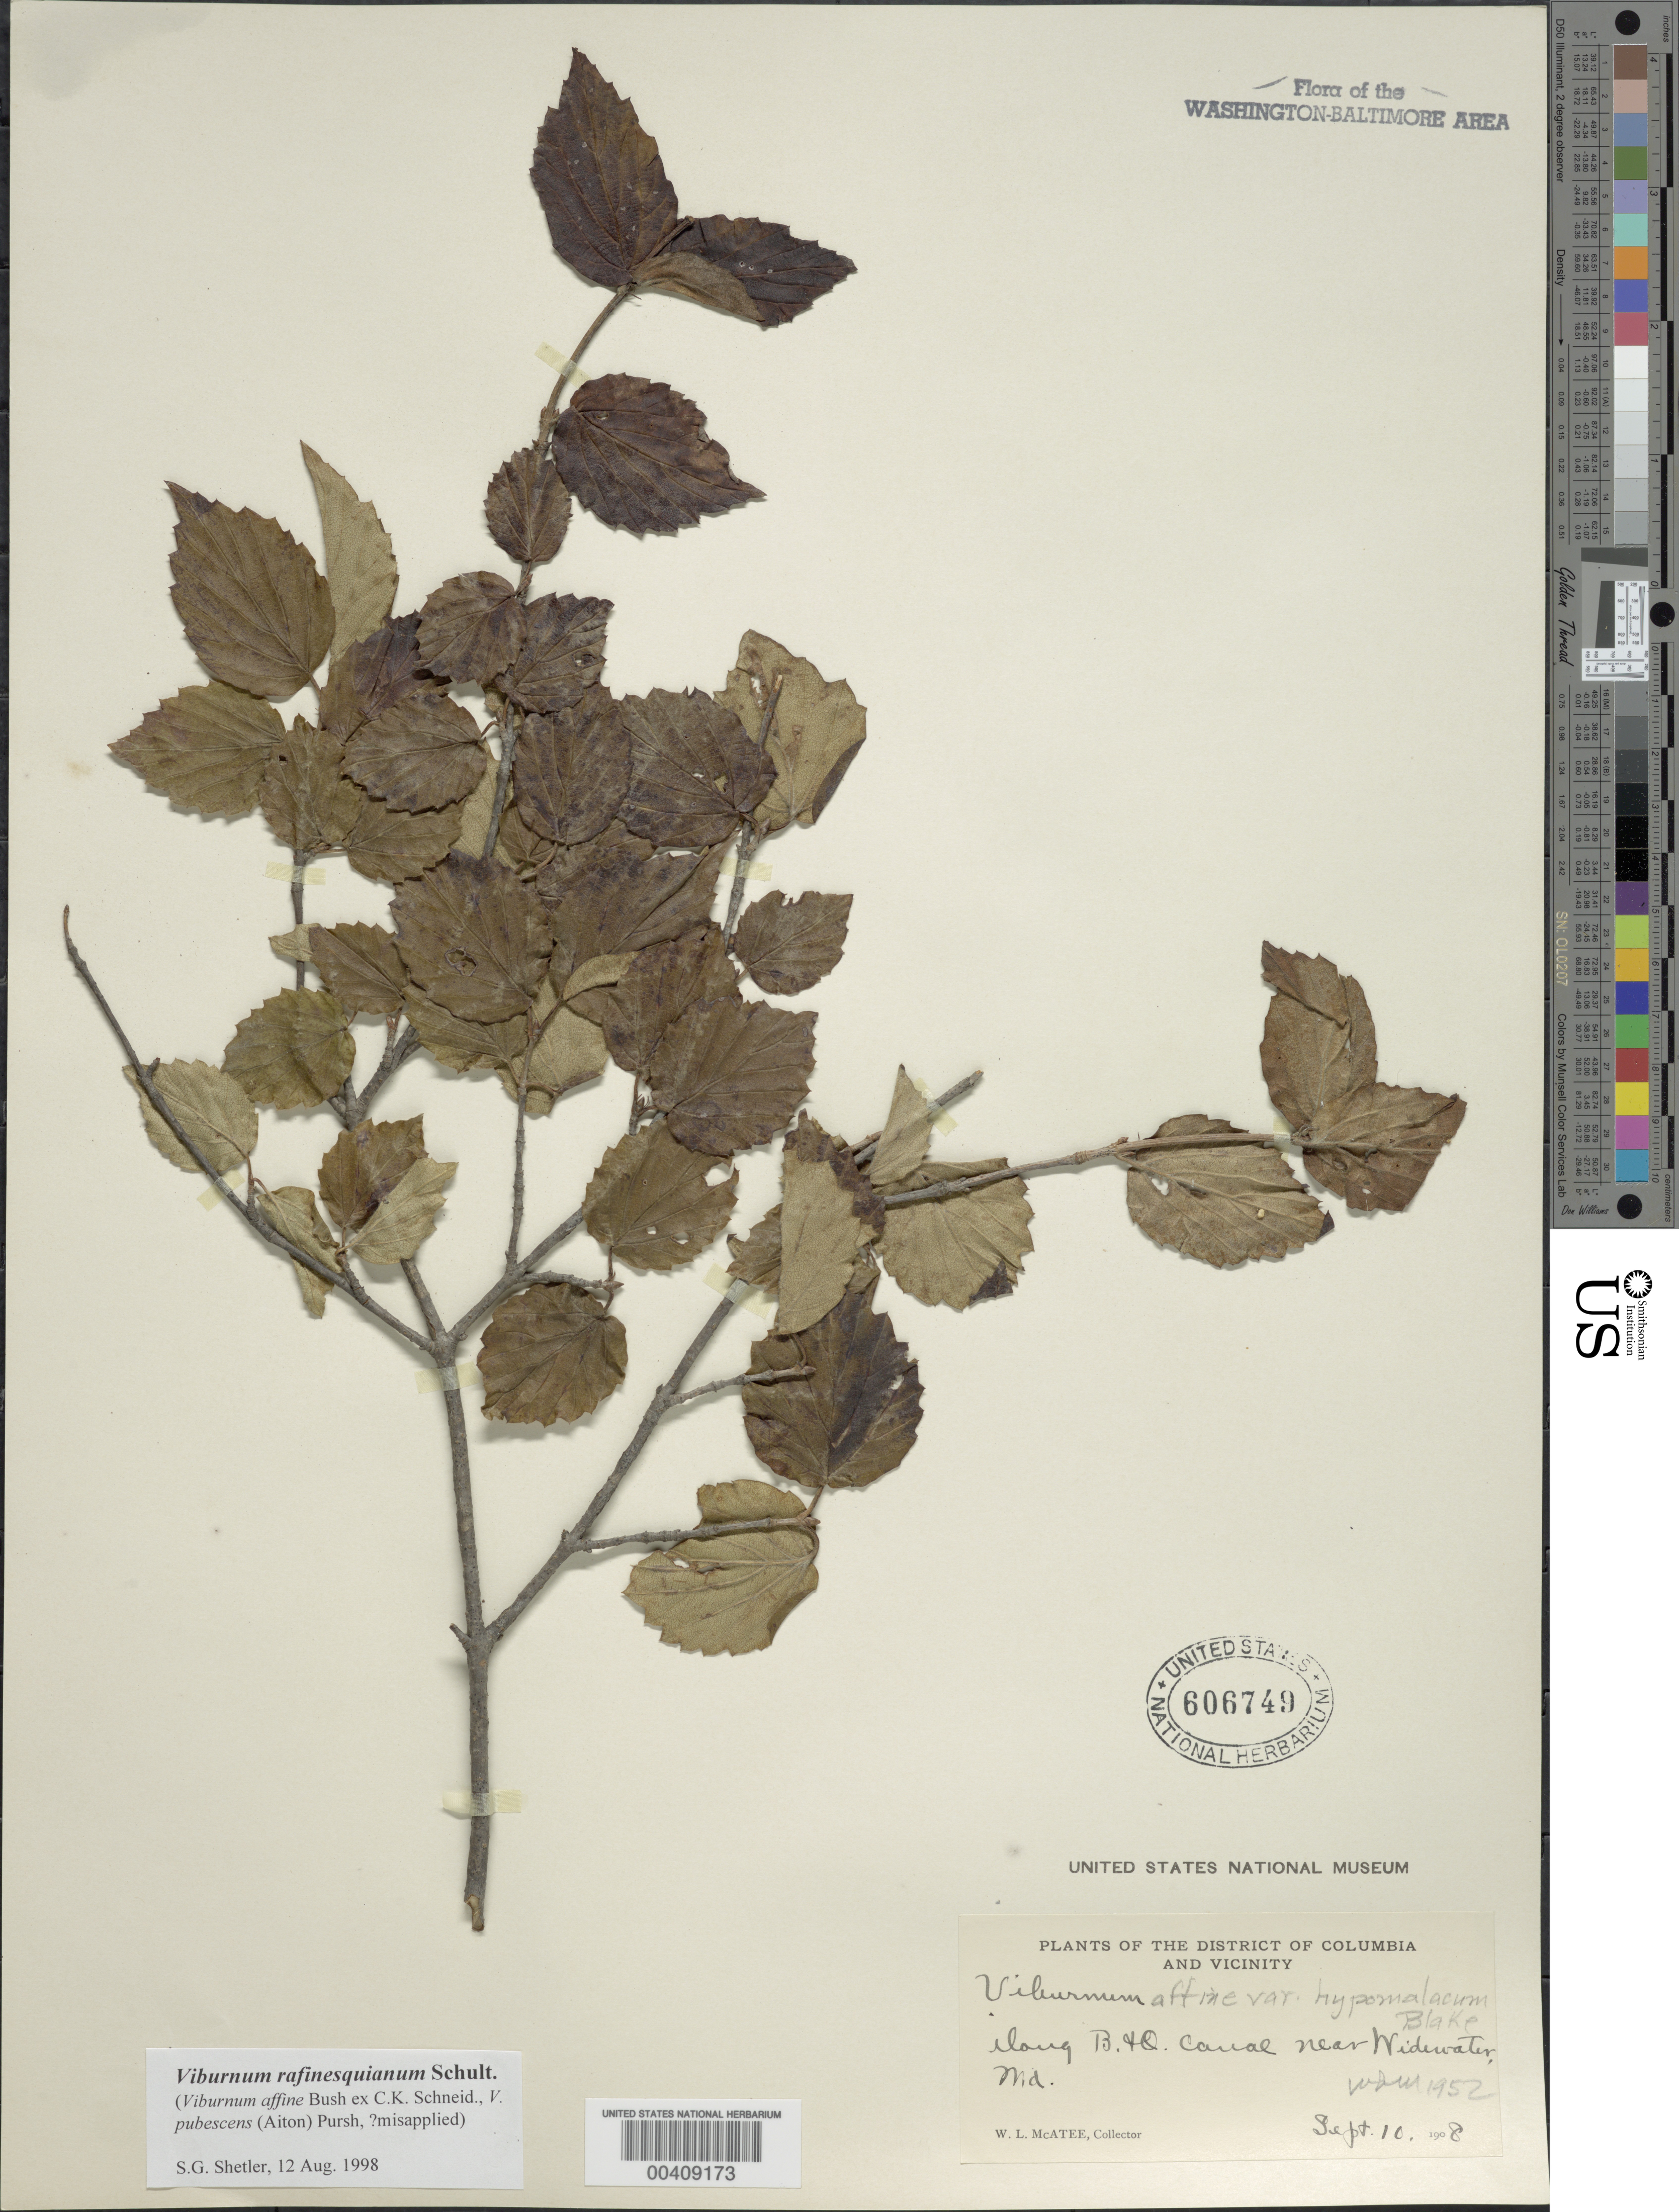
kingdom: Plantae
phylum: Tracheophyta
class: Magnoliopsida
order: Dipsacales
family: Viburnaceae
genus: Viburnum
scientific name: Viburnum rafinesqueanum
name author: Schult.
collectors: W. McAtee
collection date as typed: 10 Sep 1908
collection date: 1908-09-10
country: United States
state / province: Maryland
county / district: Montgomery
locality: Widewater, C. & O. Canal C. & O. Canal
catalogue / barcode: US 606749